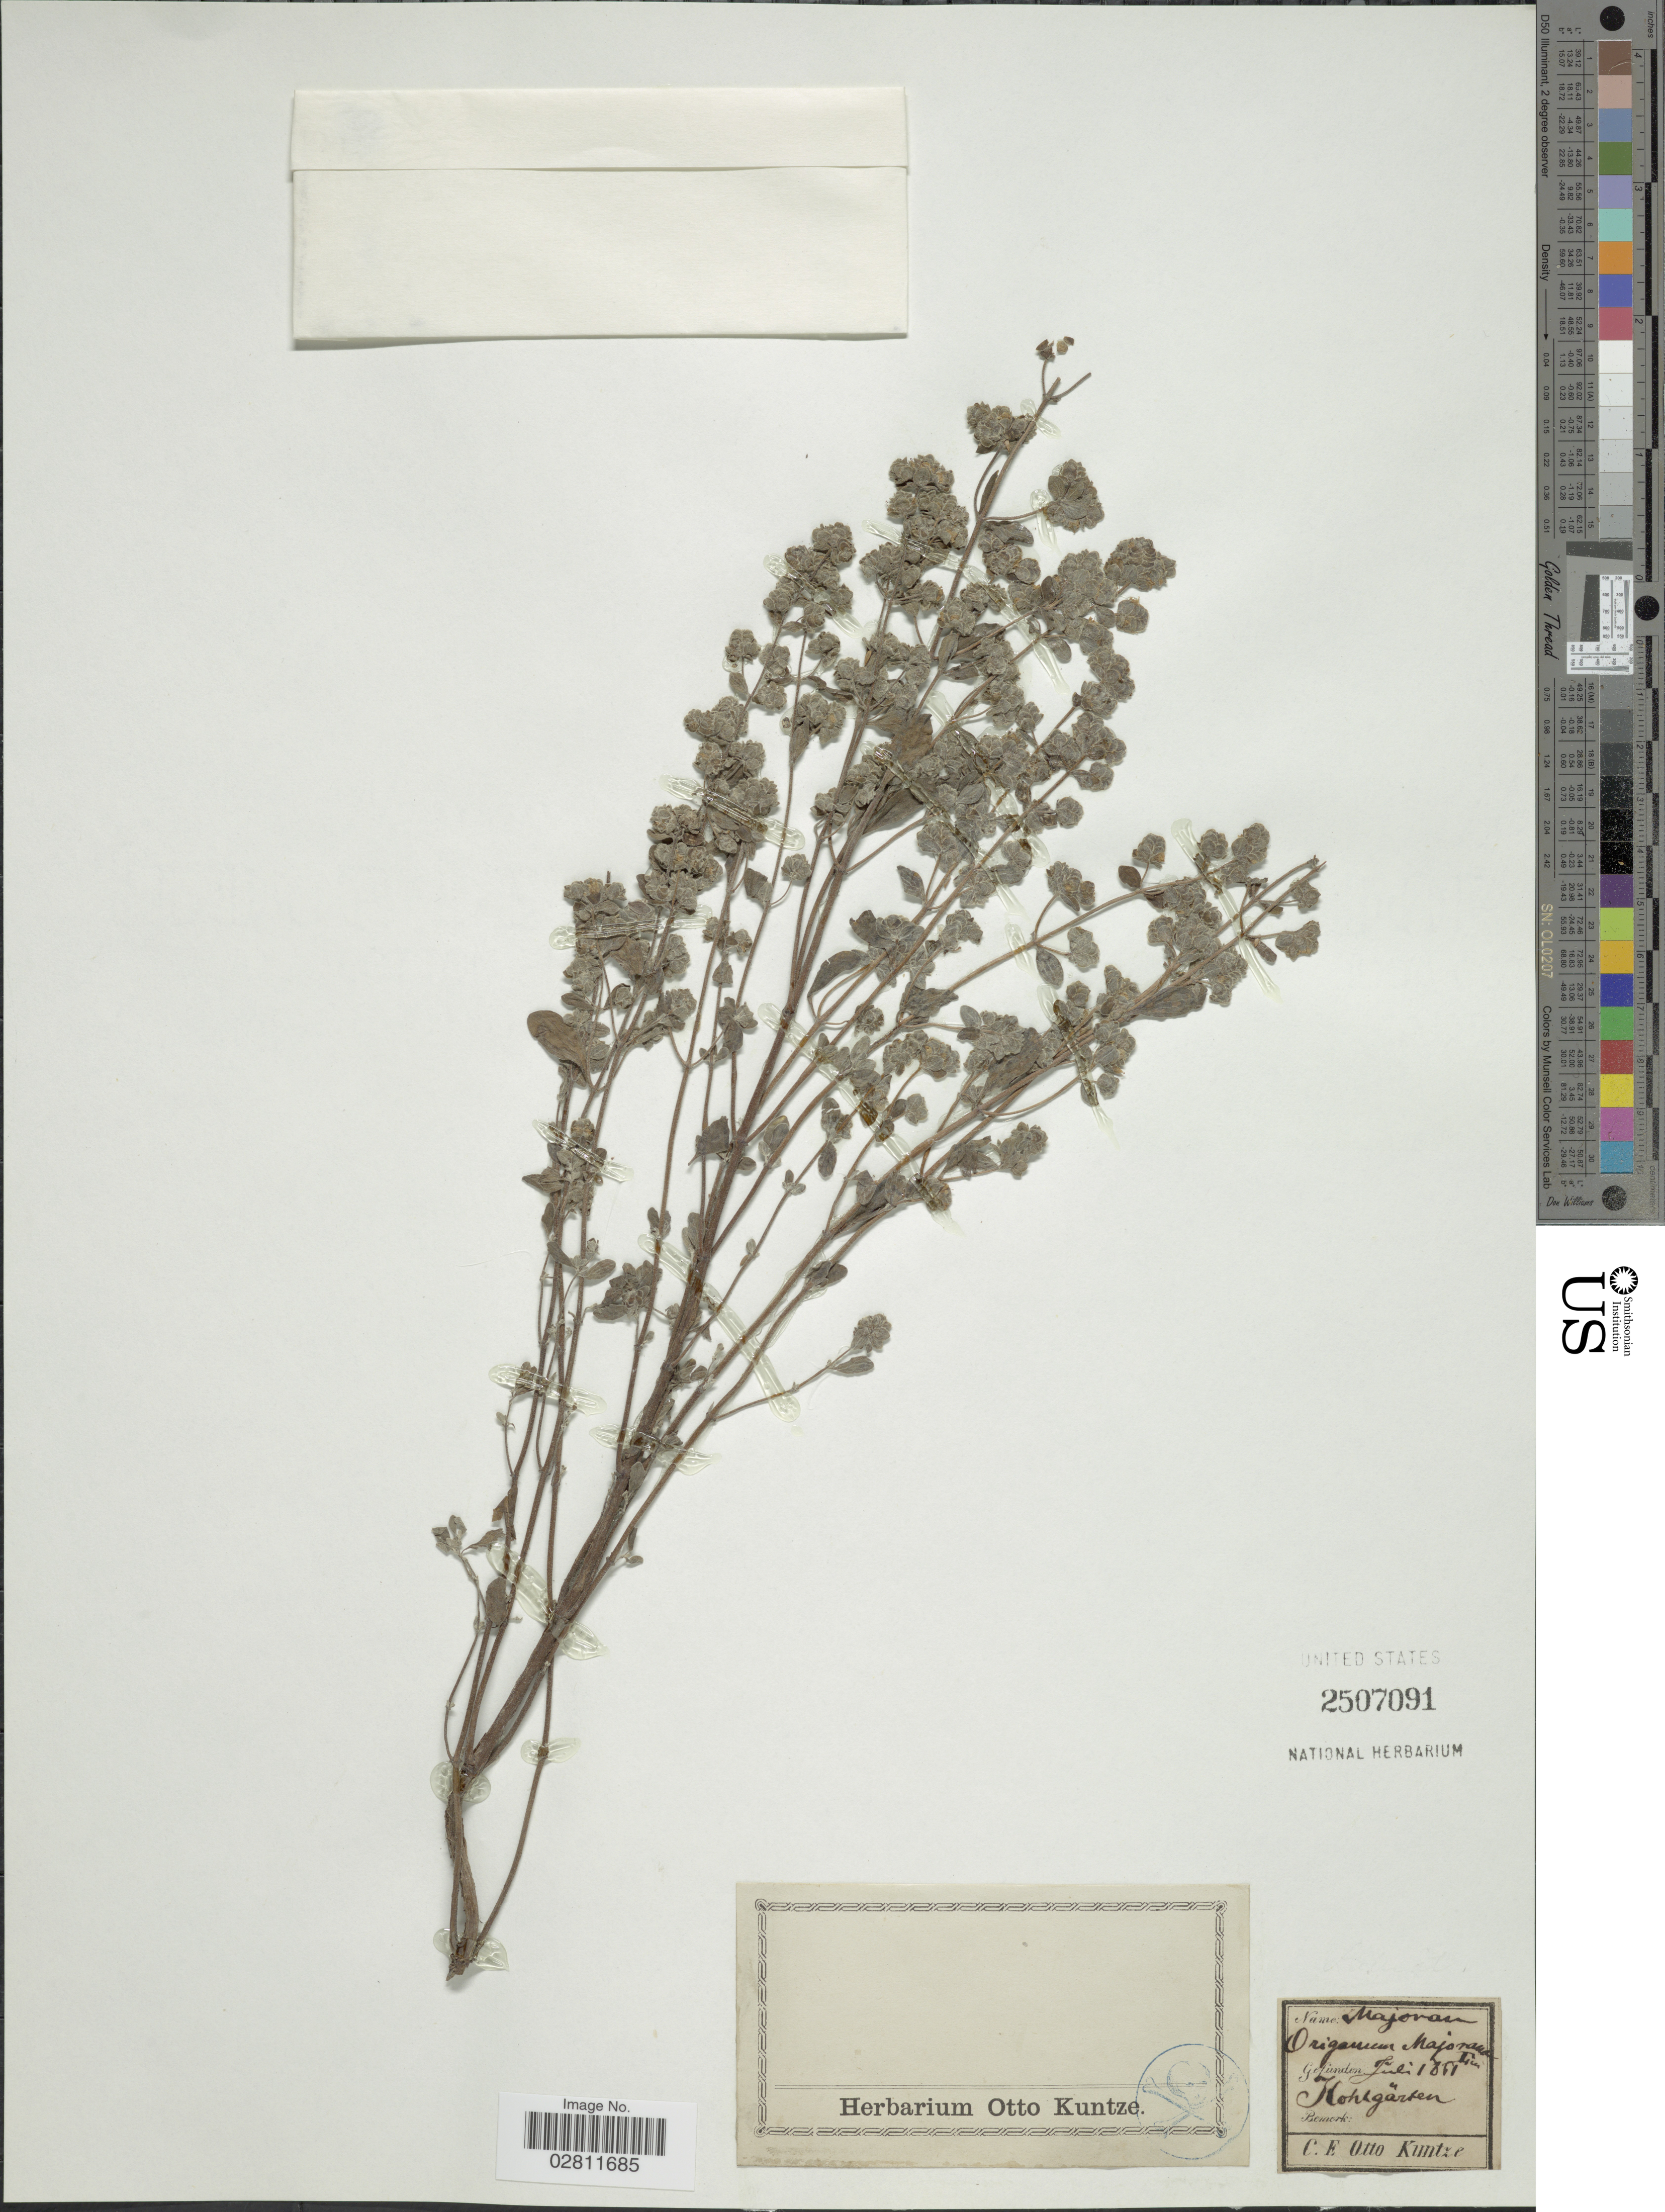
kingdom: Plantae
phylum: Tracheophyta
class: Magnoliopsida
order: Lamiales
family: Lamiaceae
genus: Origanum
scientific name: Origanum majorana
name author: L.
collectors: C.E.O. Kuntze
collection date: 1861-07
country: Germany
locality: Kohlgärten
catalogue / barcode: US 2507091